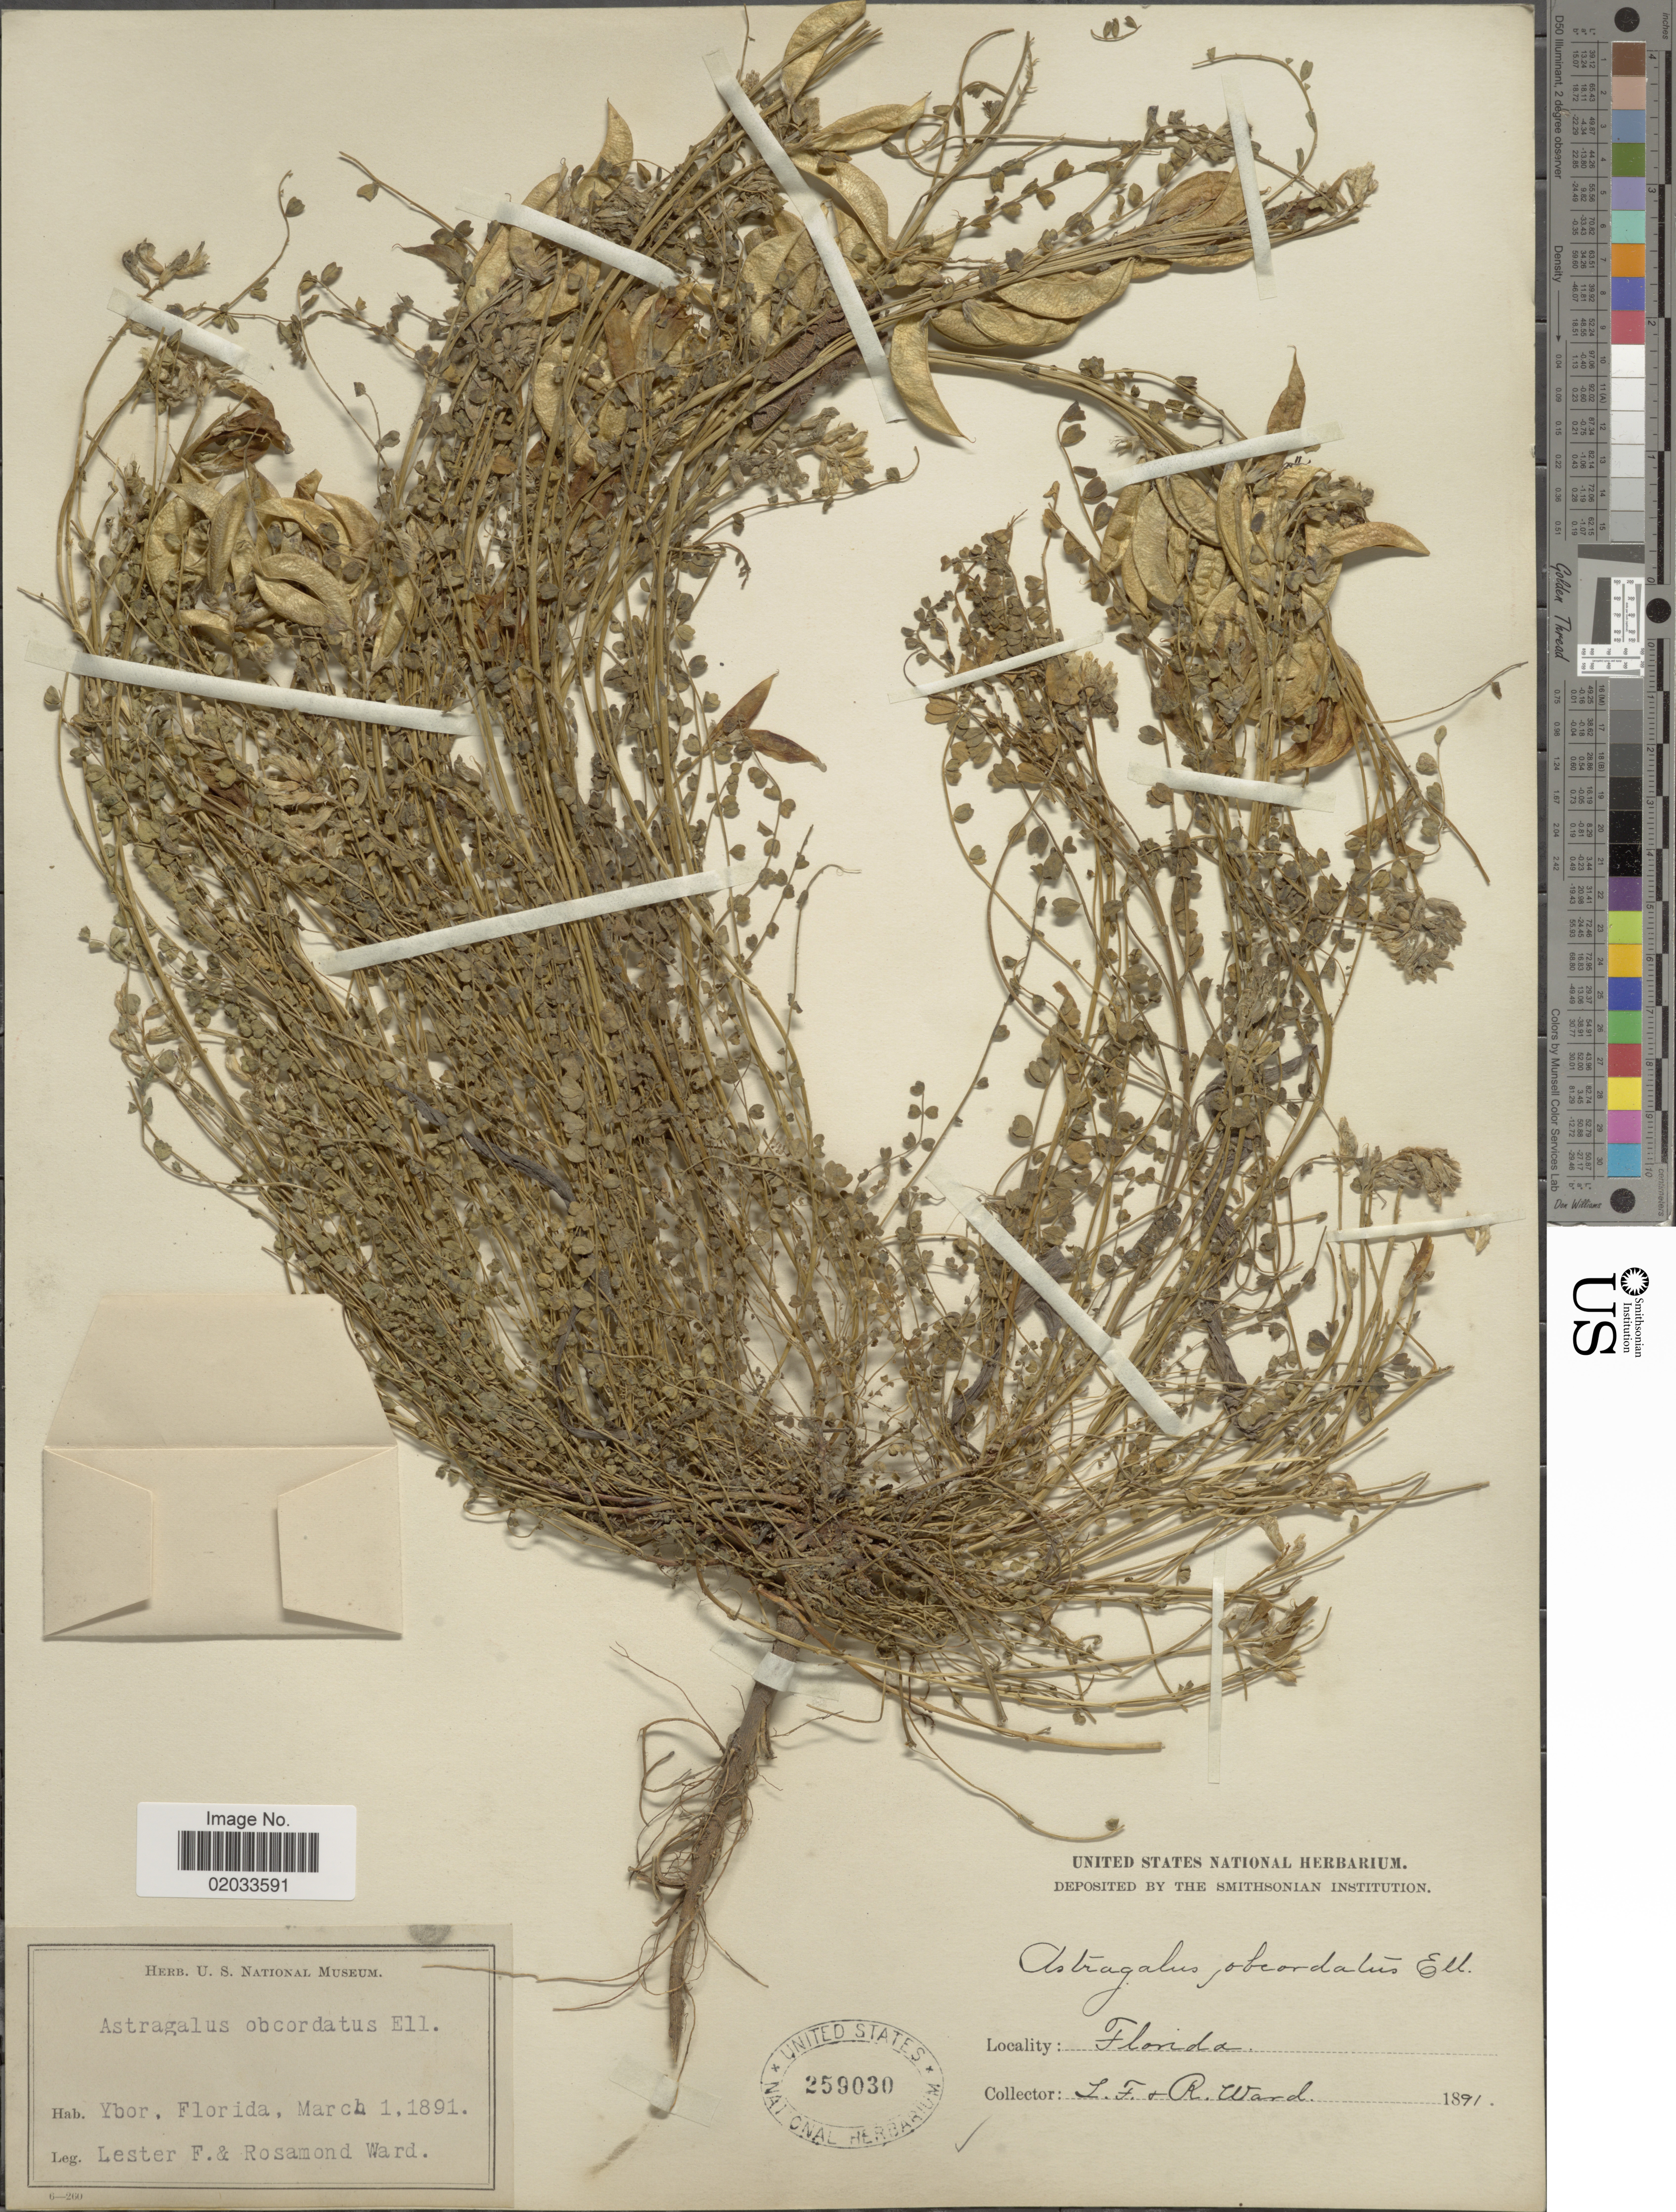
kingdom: Plantae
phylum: Tracheophyta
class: Magnoliopsida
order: Fabales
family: Fabaceae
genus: Astragalus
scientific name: Astragalus obcordatus Boiss., nom. illeg.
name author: Boiss.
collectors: L. F. Ward & R. Ward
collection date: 1891-03-01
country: United States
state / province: Florida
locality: Ybor.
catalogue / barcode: US 259030